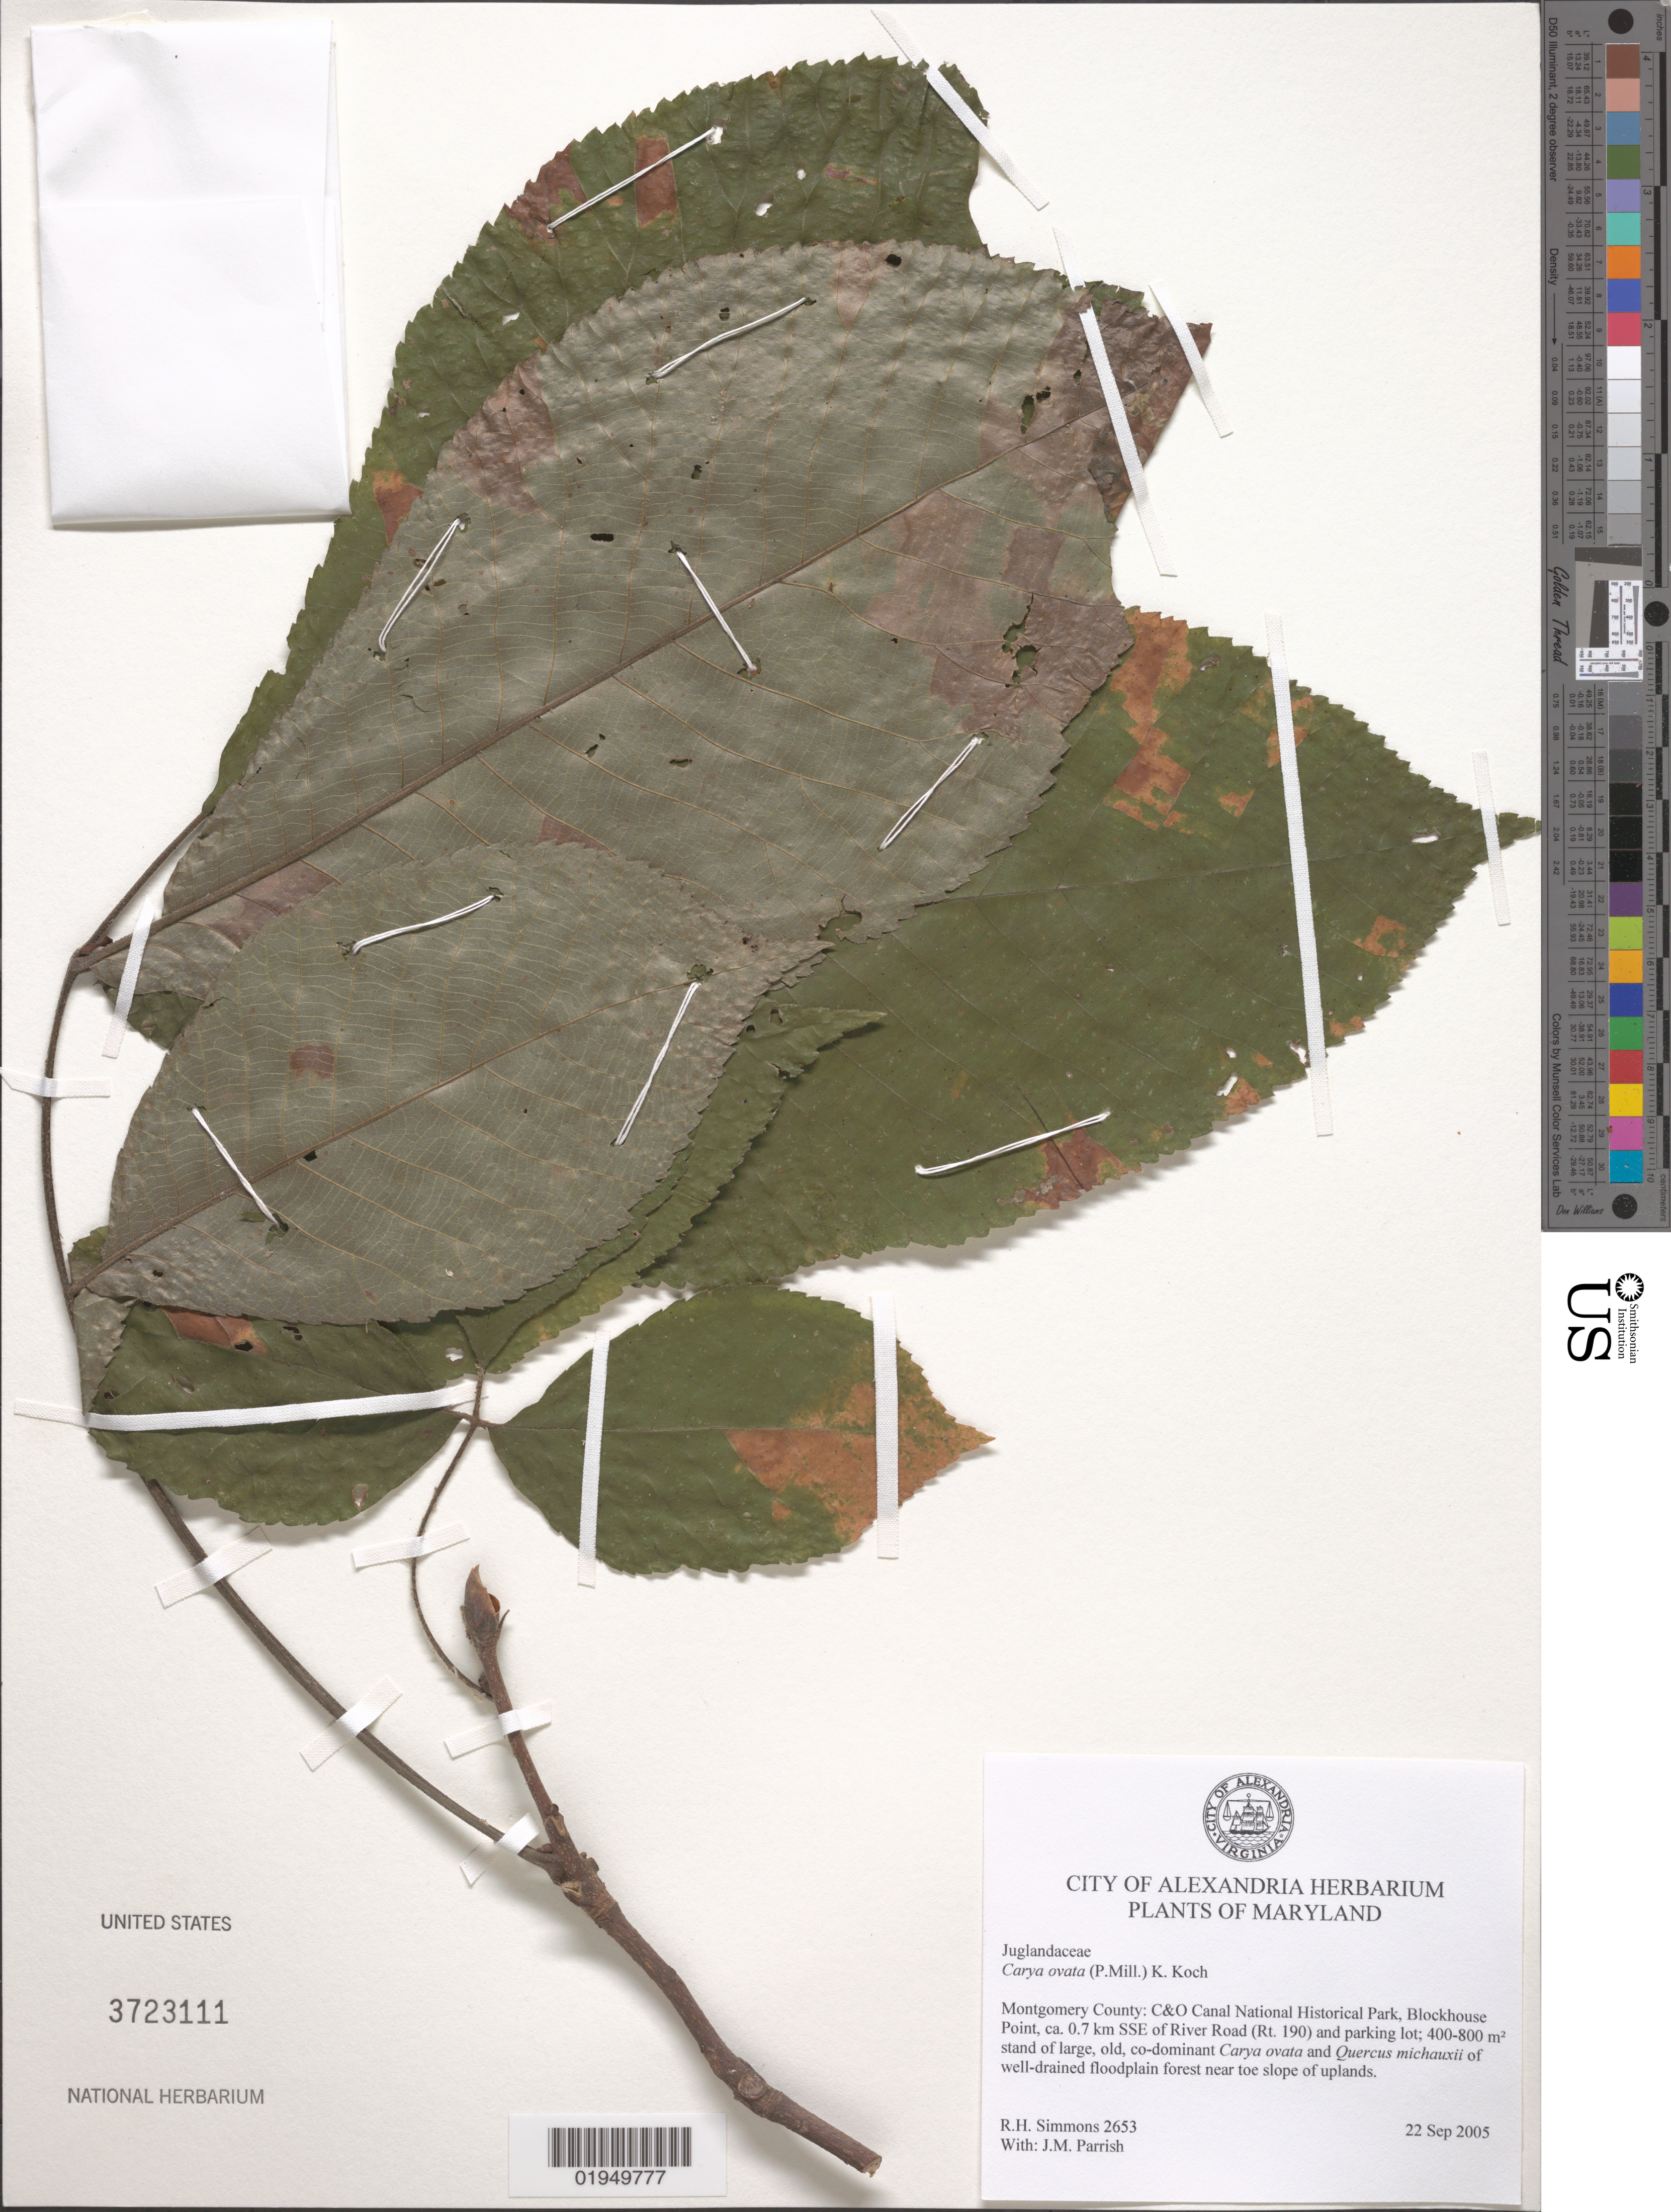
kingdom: Plantae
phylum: Tracheophyta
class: Magnoliopsida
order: Fagales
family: Fagaceae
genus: Quercus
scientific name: Quercus michauxii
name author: Nutt.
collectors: R. H. Simmons & J. Parrish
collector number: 2653a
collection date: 2005-09-22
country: United States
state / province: Maryland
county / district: Montgomery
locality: C&O Canal National Historical Park, Blockhouse Point, ca. 0.7 km SSE of River Road (Rt. 190) and parking lot.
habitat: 400-800 m^2 stand of large, old, co-dominant Carya ovata and Quercus michauxii of well-drained floodplain forest near toe slope of uplands.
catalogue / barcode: US 3723111